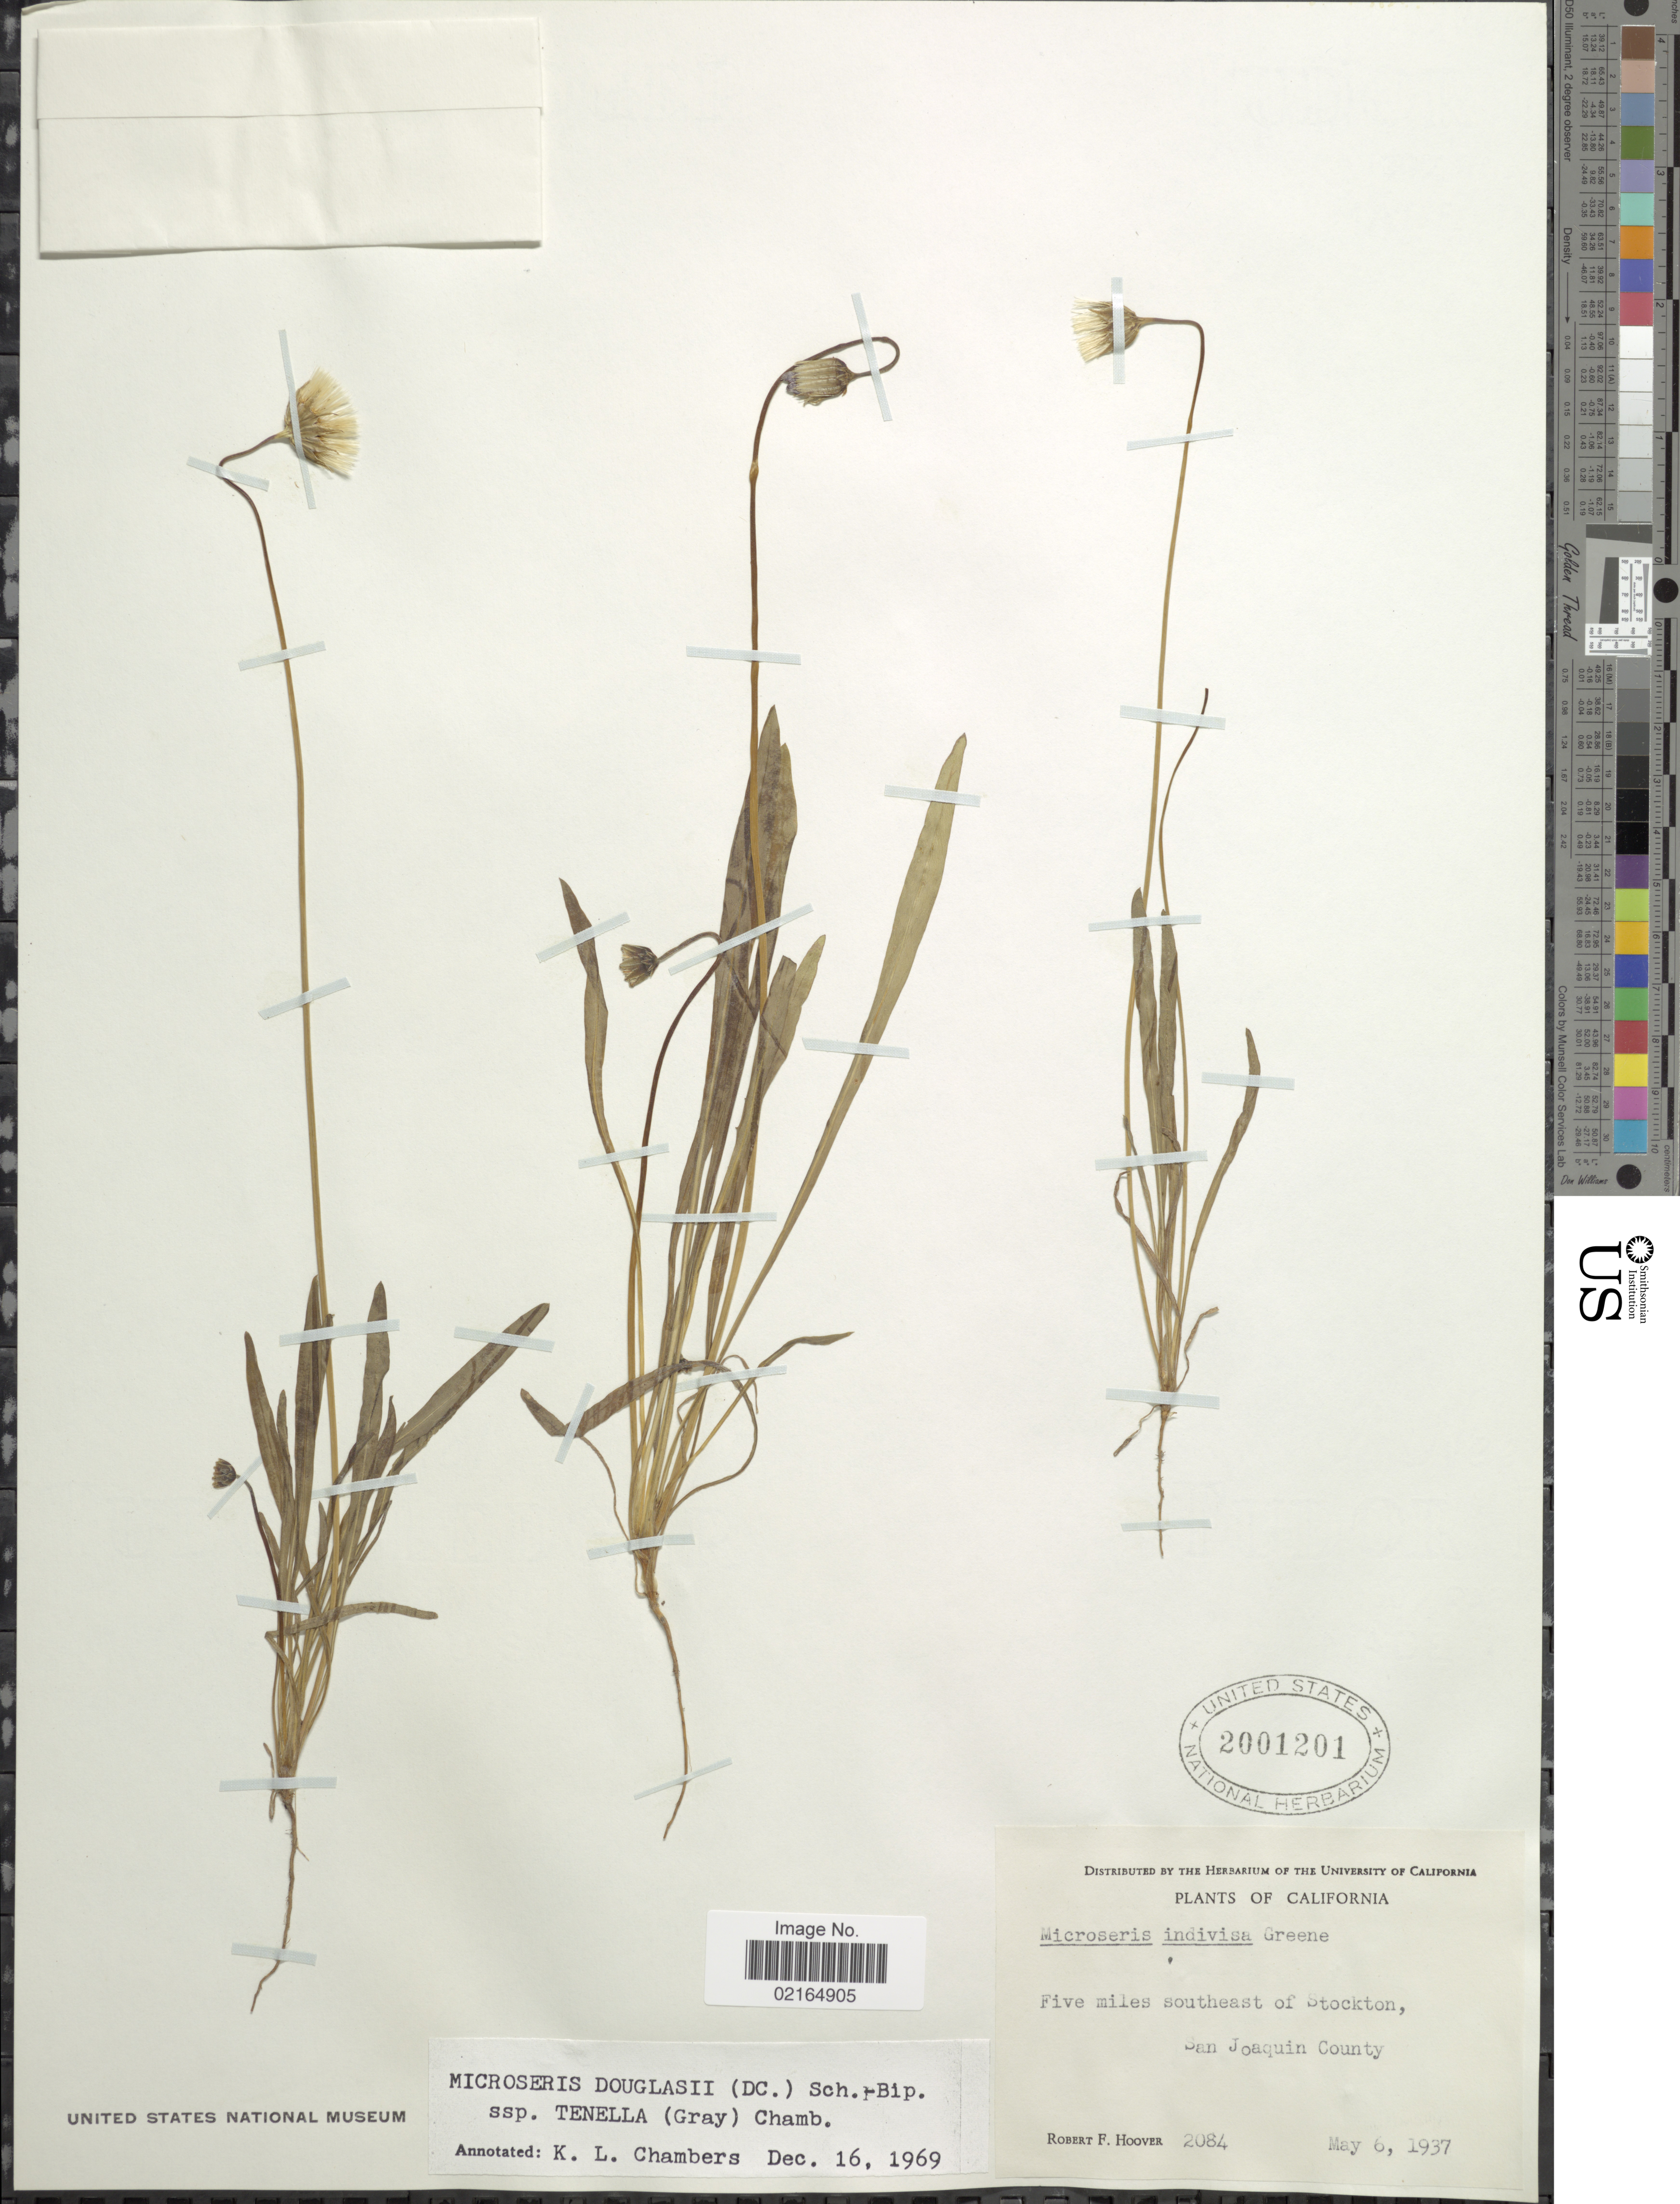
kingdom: Plantae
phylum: Tracheophyta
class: Magnoliopsida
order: Asterales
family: Asteraceae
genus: Microseris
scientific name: Microseris douglasii subsp. tenella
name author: (A. Gray) K.L. Chambers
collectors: R. F. Hoover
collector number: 2084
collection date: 1937-05-06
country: United States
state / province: California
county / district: San Joaquin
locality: Five miles southeast of Stockton, San Joaquin County.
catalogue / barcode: US 2001201